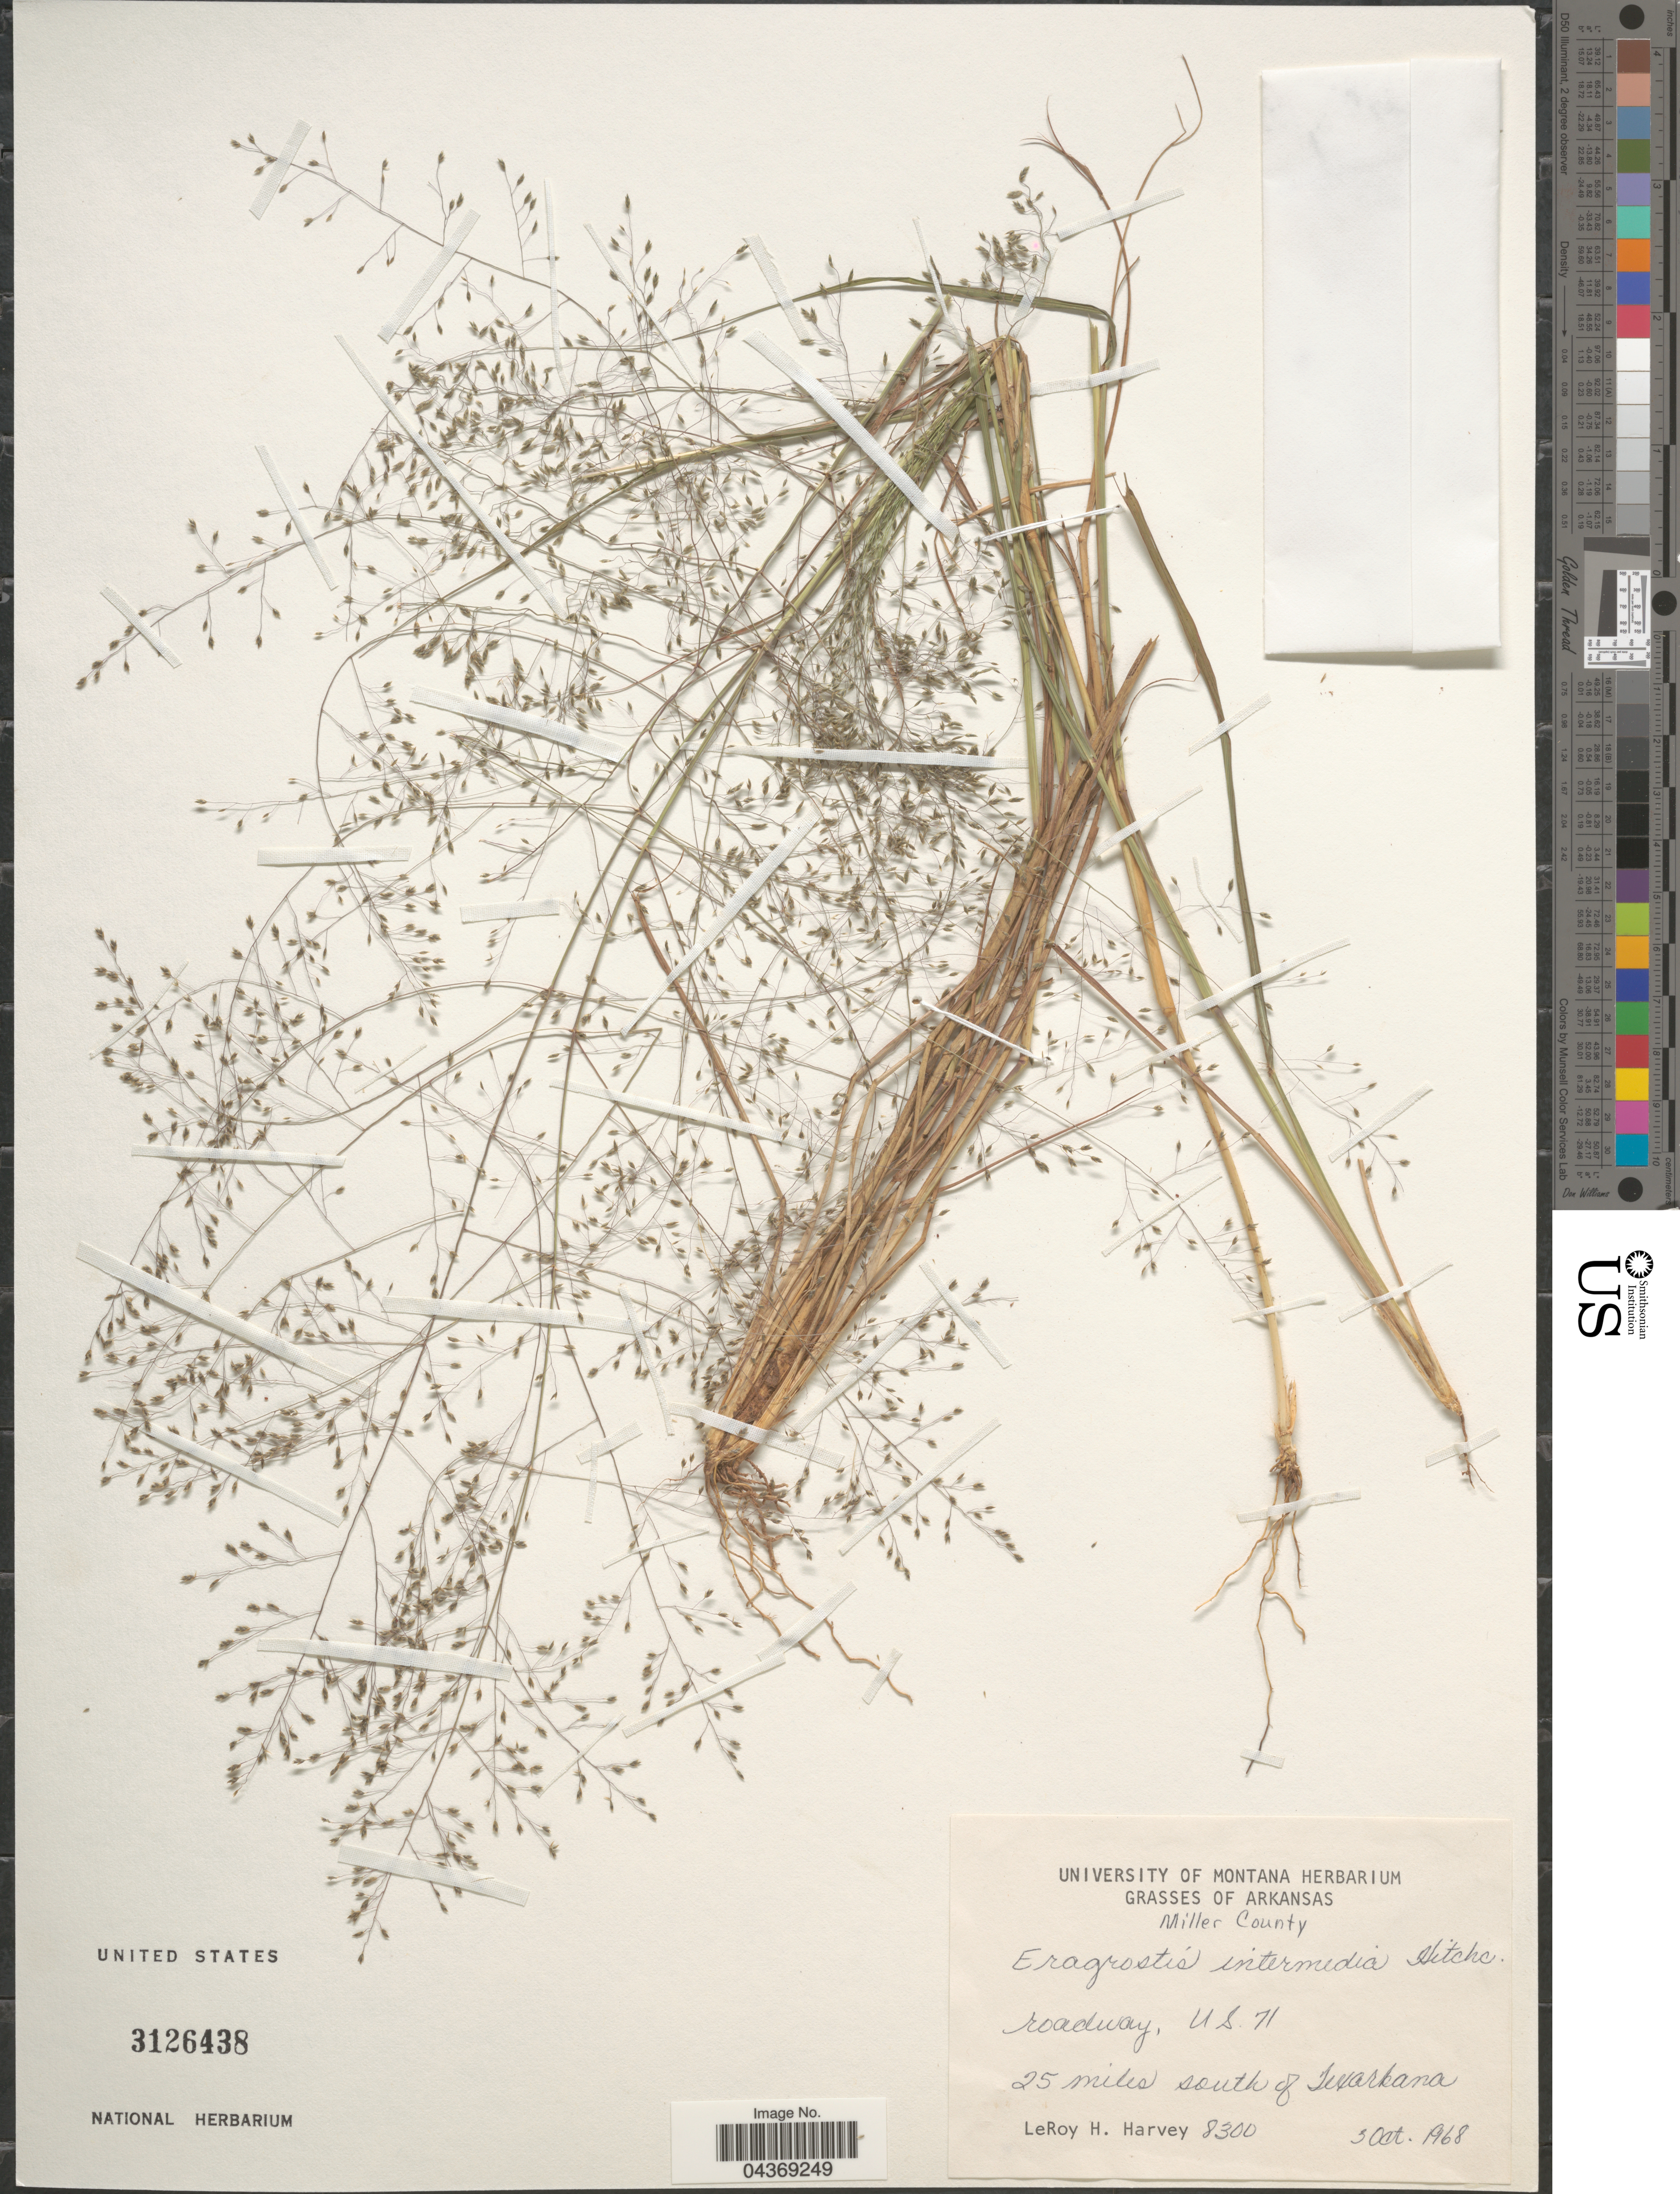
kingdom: Plantae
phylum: Tracheophyta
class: Liliopsida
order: Poales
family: Poaceae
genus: Eragrostis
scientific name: Eragrostis intermedia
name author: Hitchc.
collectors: L. H. Harvey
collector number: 8300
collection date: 1968-10-03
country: United States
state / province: Arkansas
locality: Miller County. Roadway, US 71. 25 miles south of Texarkana.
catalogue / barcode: US 3126438